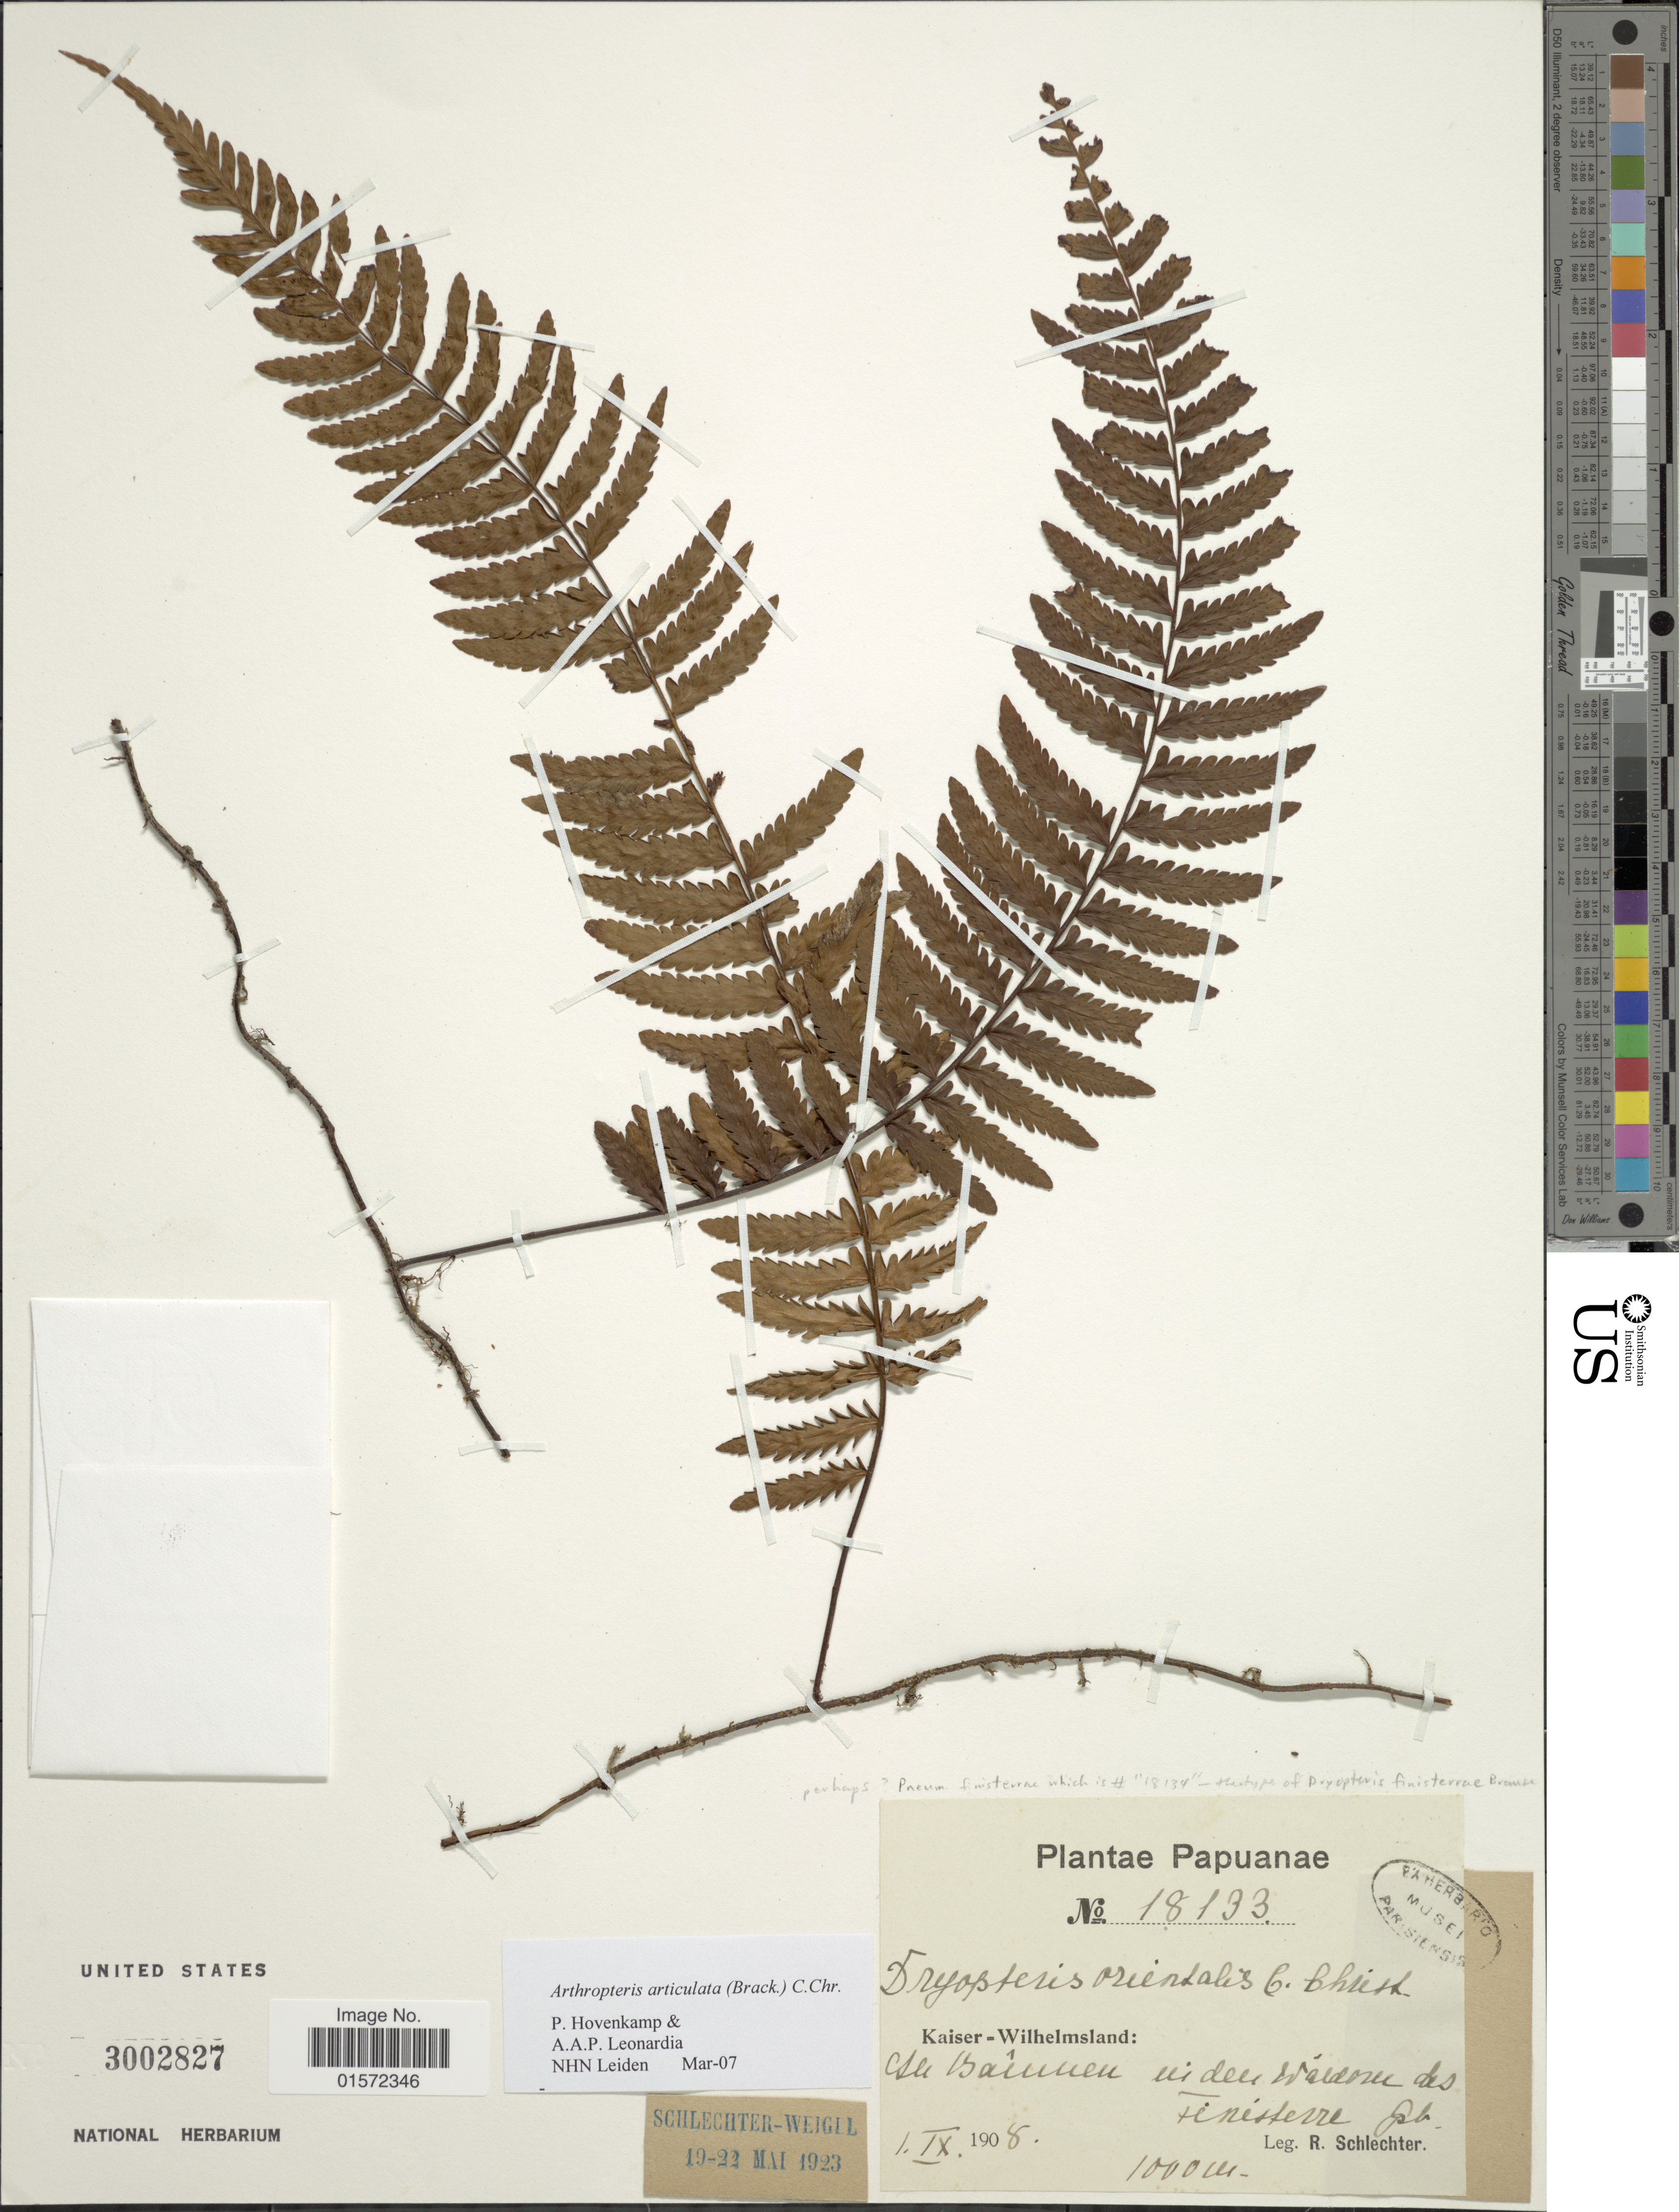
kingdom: Plantae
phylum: Tracheophyta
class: Polypodiopsida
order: Polypodiales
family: Tectariaceae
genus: Arthropteris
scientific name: Arthropteris articulata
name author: (Brack.) C. Chr.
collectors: F. R. R. Schlechter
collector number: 18133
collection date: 1908-09-01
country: Papua New Guinea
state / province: Madang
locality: Kaiser-Wilhelmsland: Finisterre.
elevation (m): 1000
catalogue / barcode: US 3002827